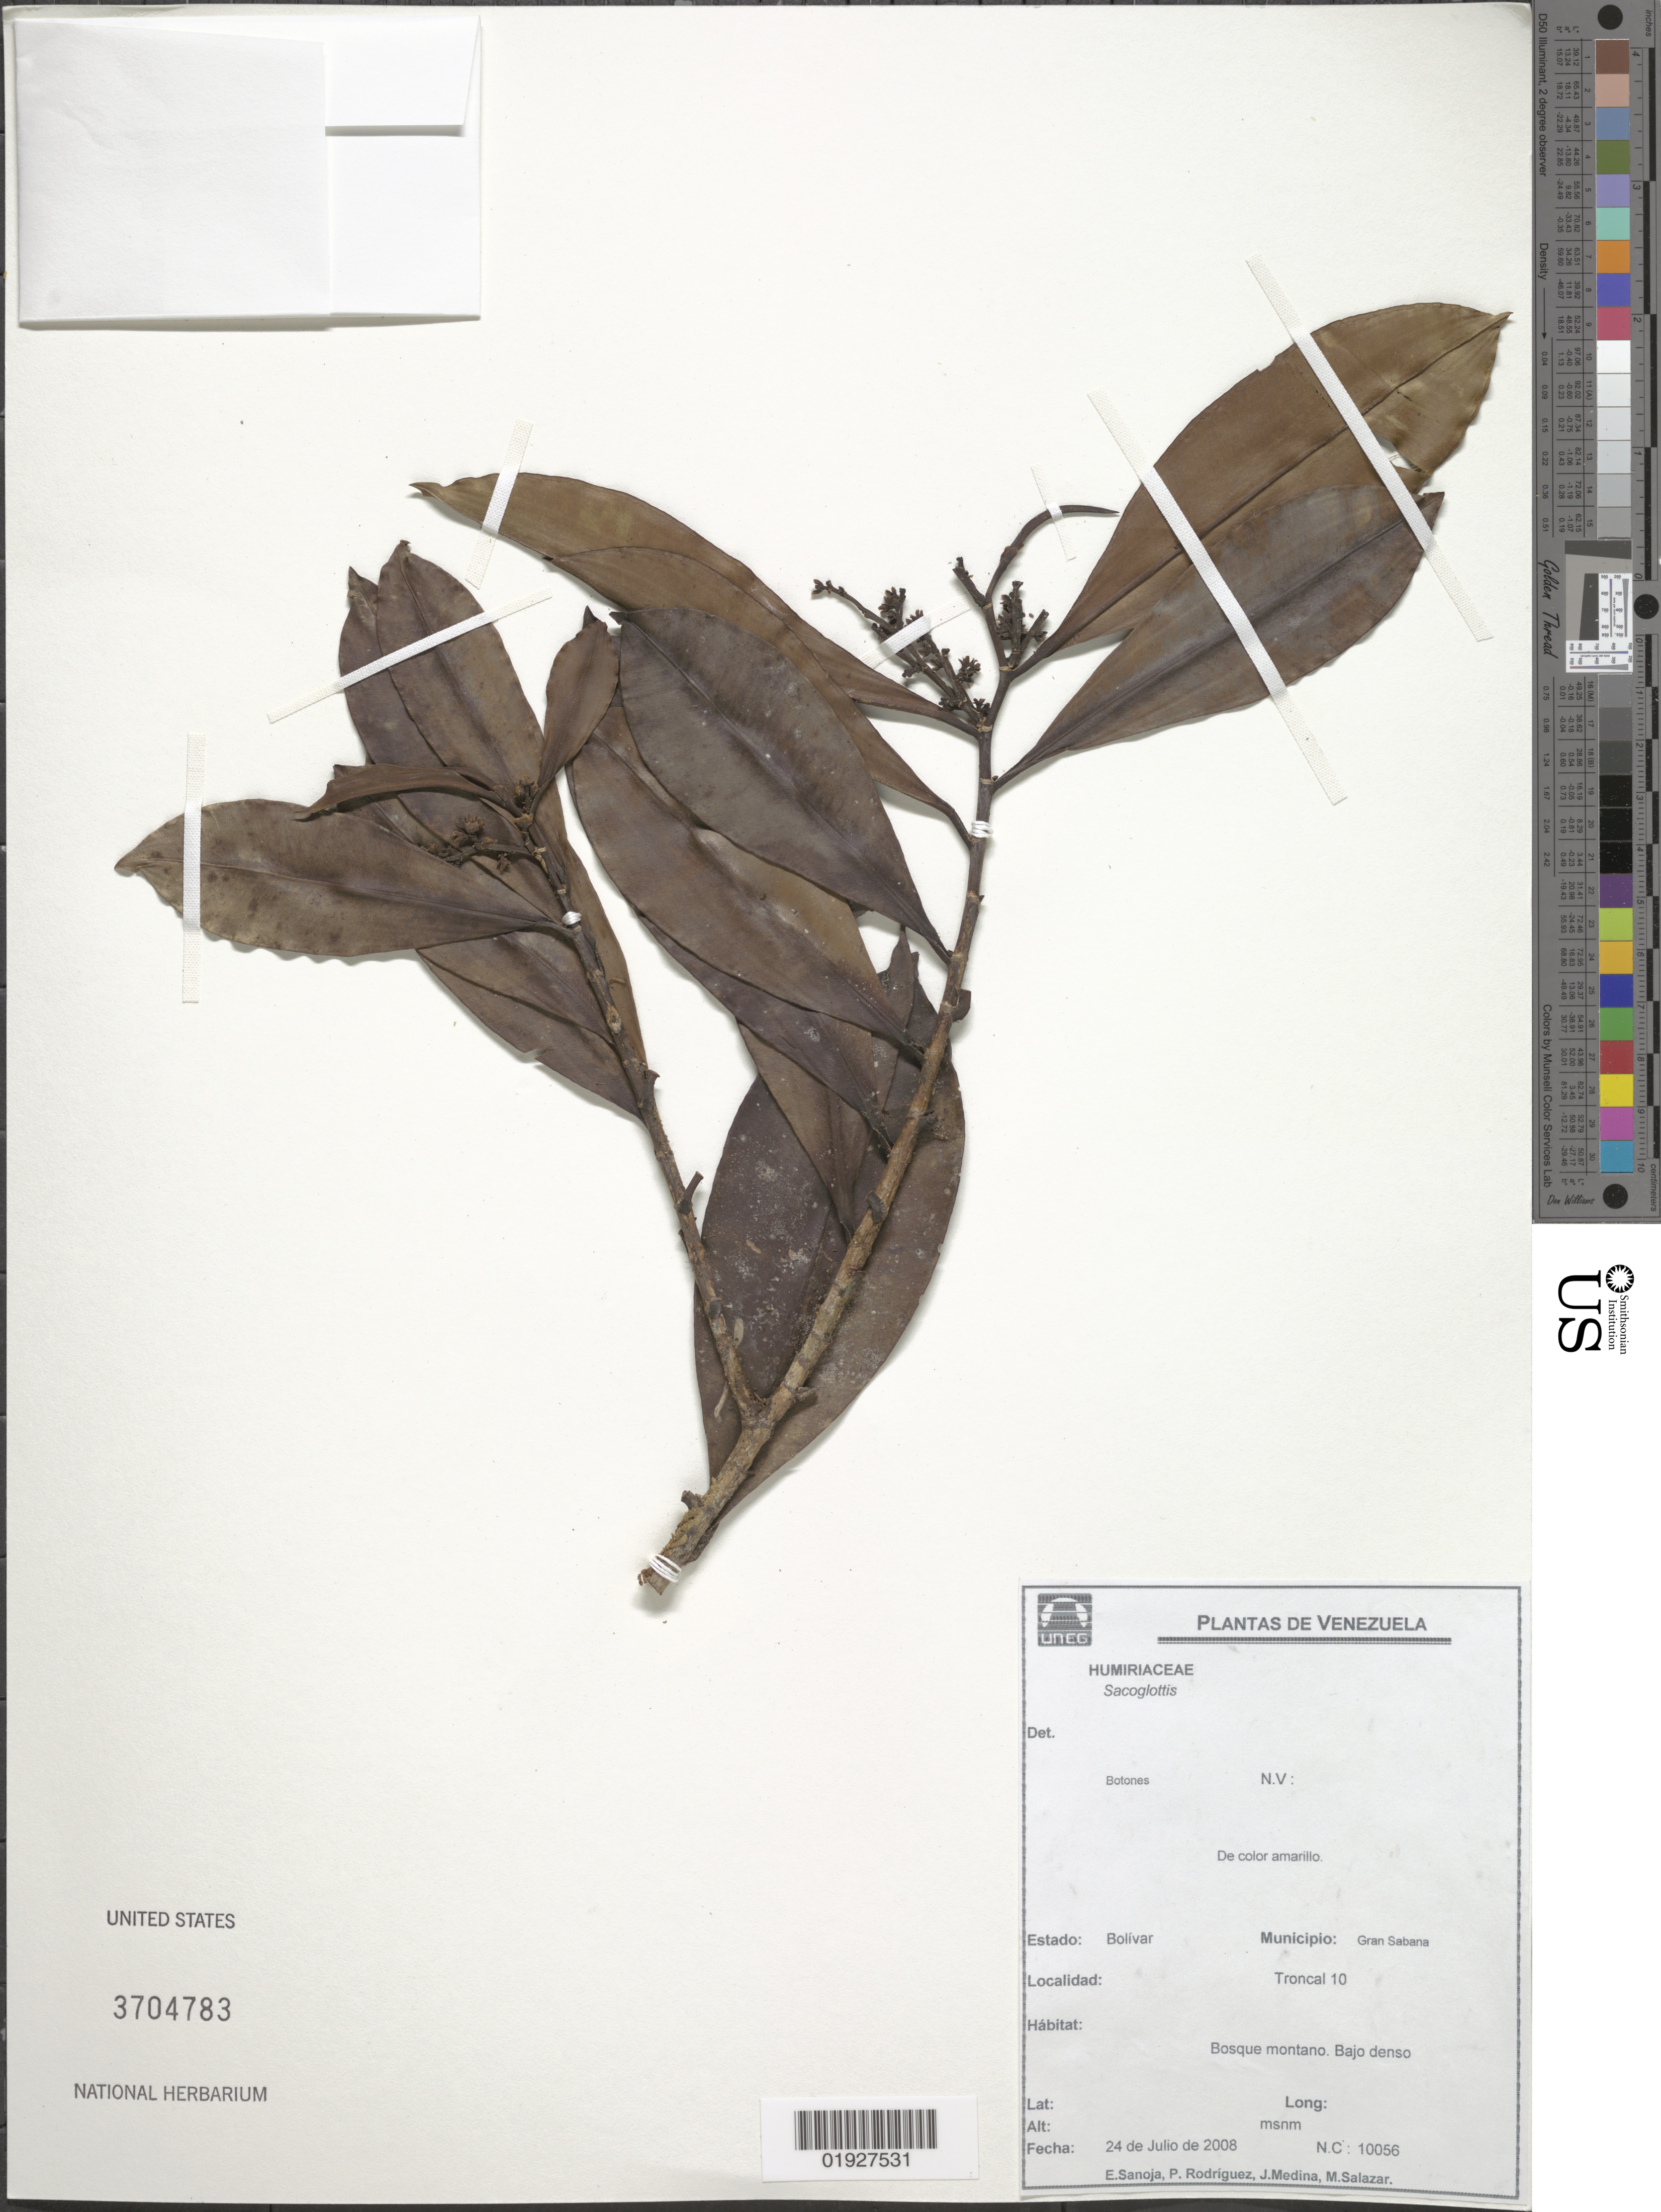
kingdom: Plantae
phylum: Tracheophyta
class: Magnoliopsida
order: Malpighiales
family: Humiriaceae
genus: Sacoglottis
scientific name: Sacoglottis sp.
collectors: E. Sanoja, P. Rodriguez, J. Medina & M. Salazar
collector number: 10056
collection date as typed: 24 July 2008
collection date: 2008-07-24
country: Venezuela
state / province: Bolivar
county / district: Gran Sabana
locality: Troncal 10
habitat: Bosque montano. Bajo denso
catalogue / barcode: US 3704783